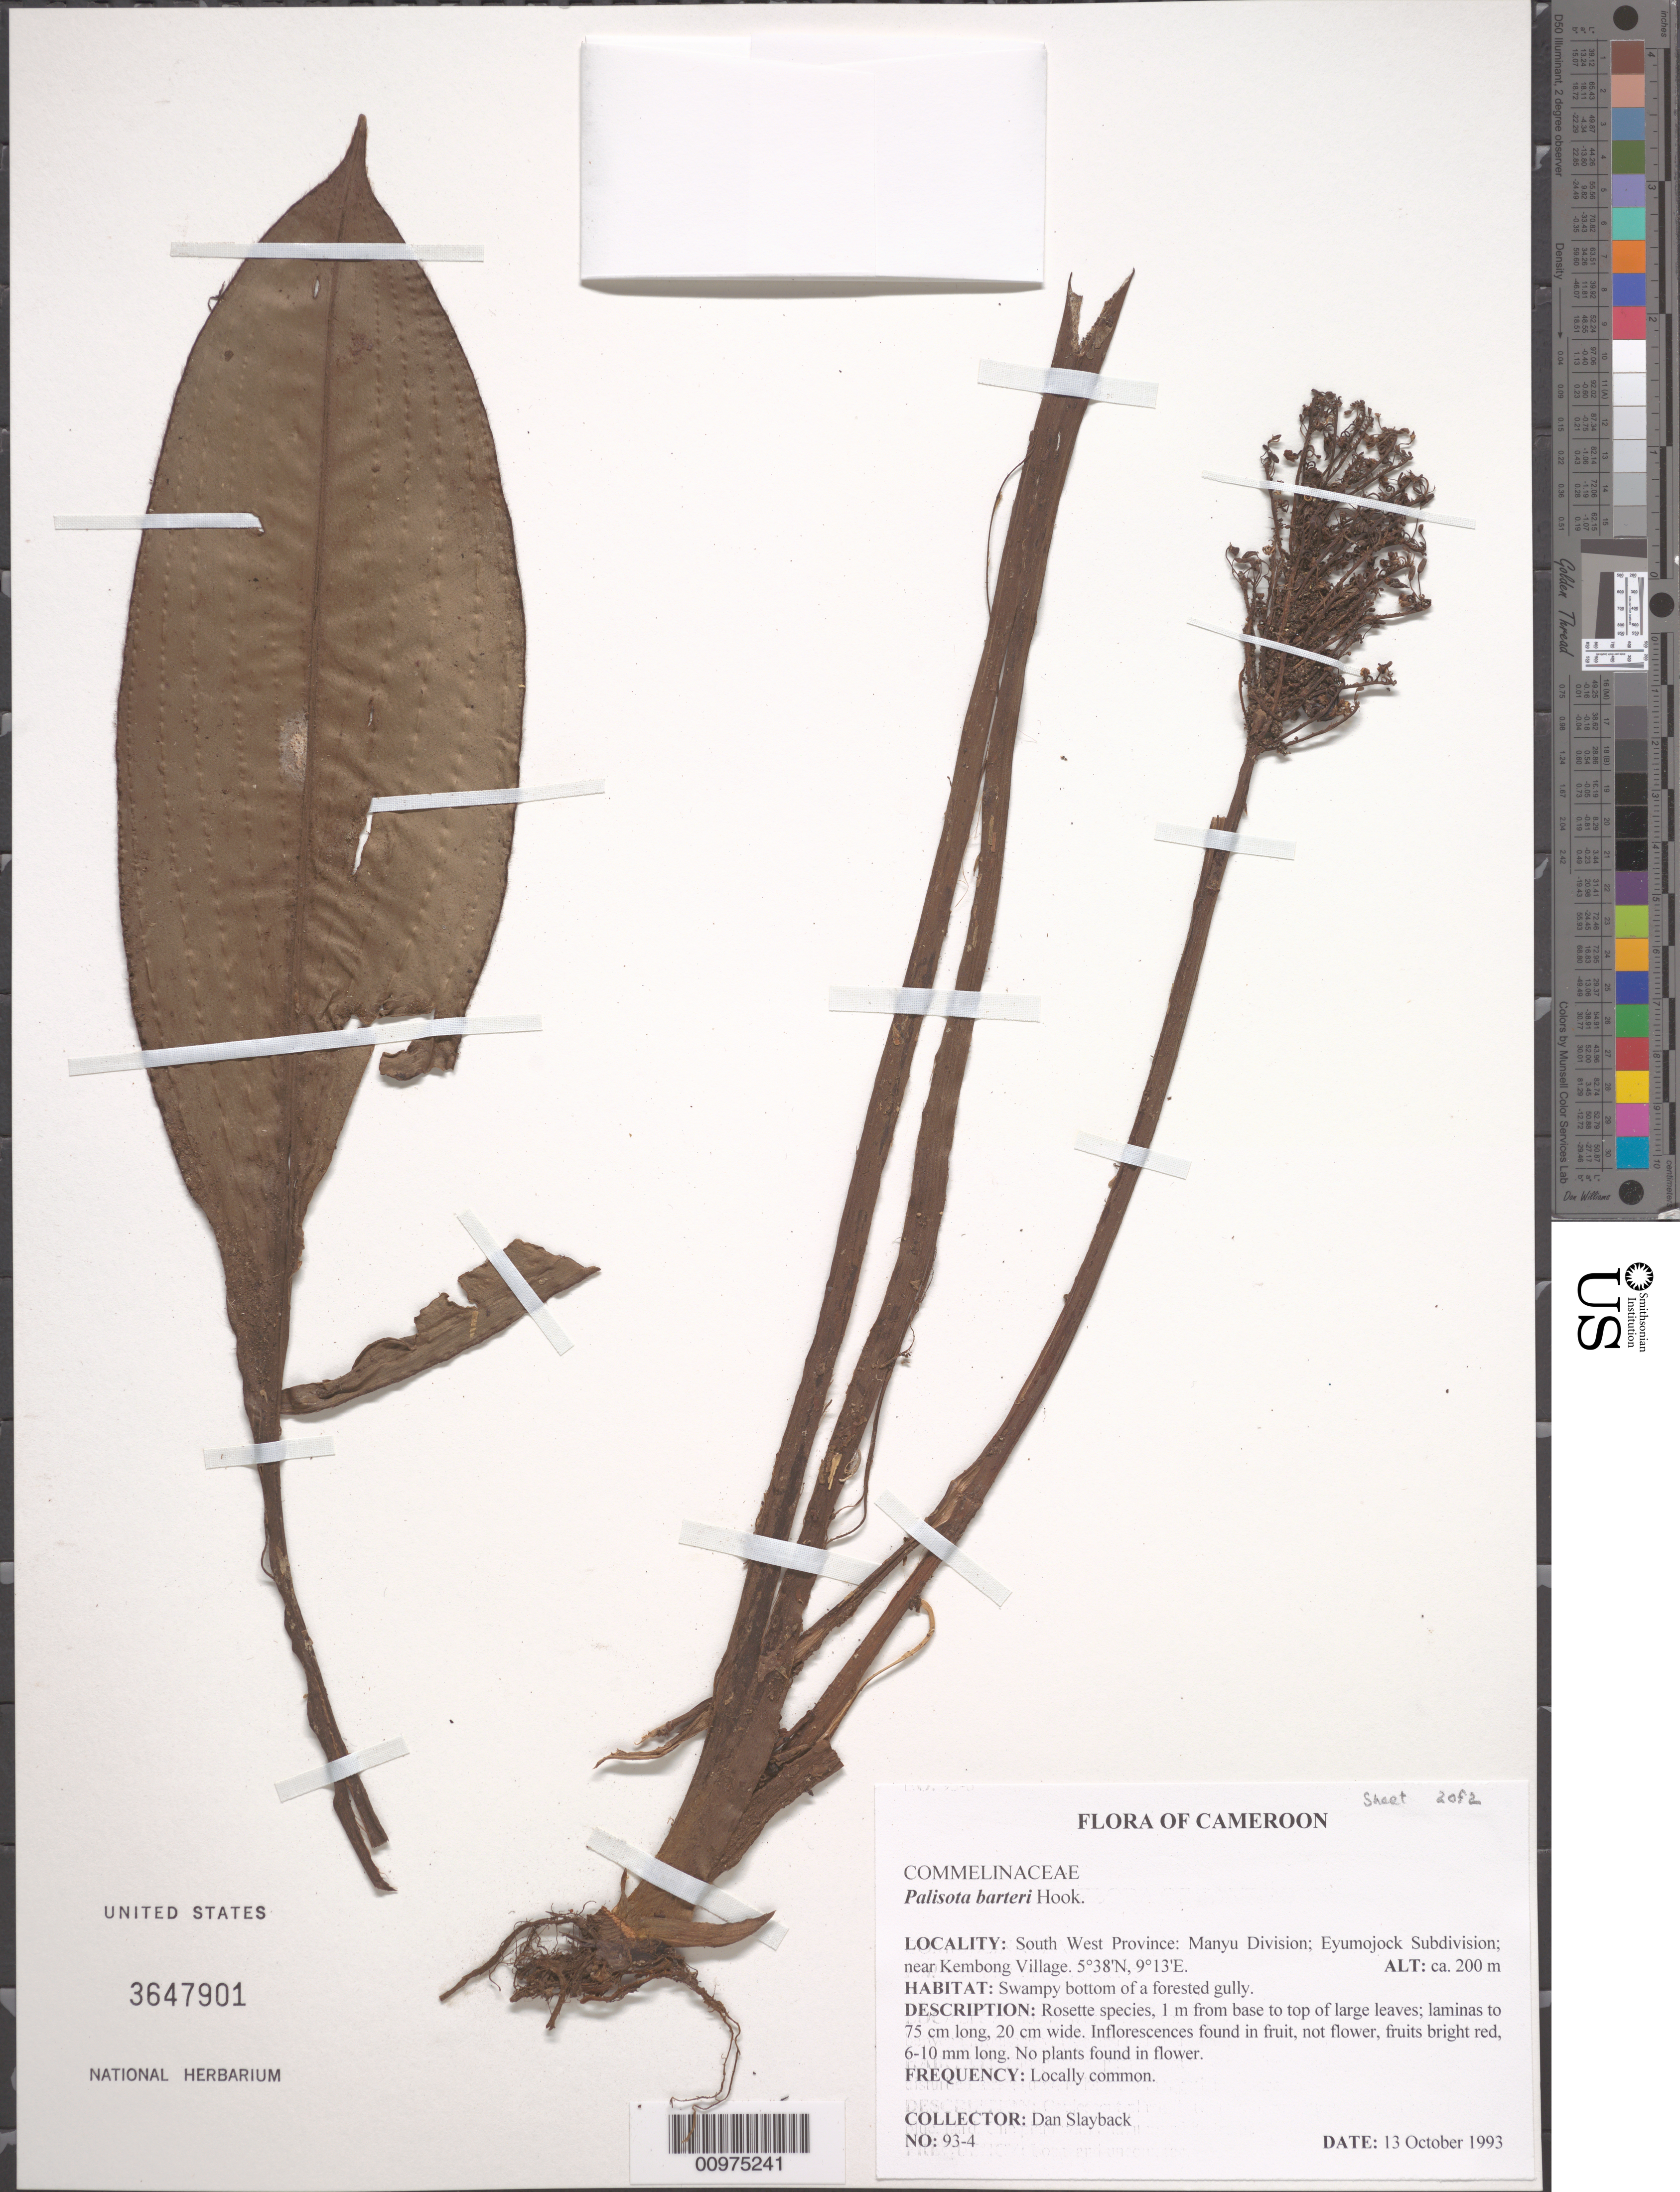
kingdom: Plantae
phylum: Tracheophyta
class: Liliopsida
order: Commelinales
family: Commelinaceae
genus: Palisota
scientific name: Palisota barteri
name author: Hook.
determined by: Faden, Robert B., (US), Smithsonian Institution - National Museum of Natural History (UNITED STATES)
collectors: D. Slayback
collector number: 93-4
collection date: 1993-10-13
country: Cameroon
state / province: Sud-Ouest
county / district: Manyu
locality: Kembong Village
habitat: Seampy bottom of a forested gully.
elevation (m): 200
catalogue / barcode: US 3647901